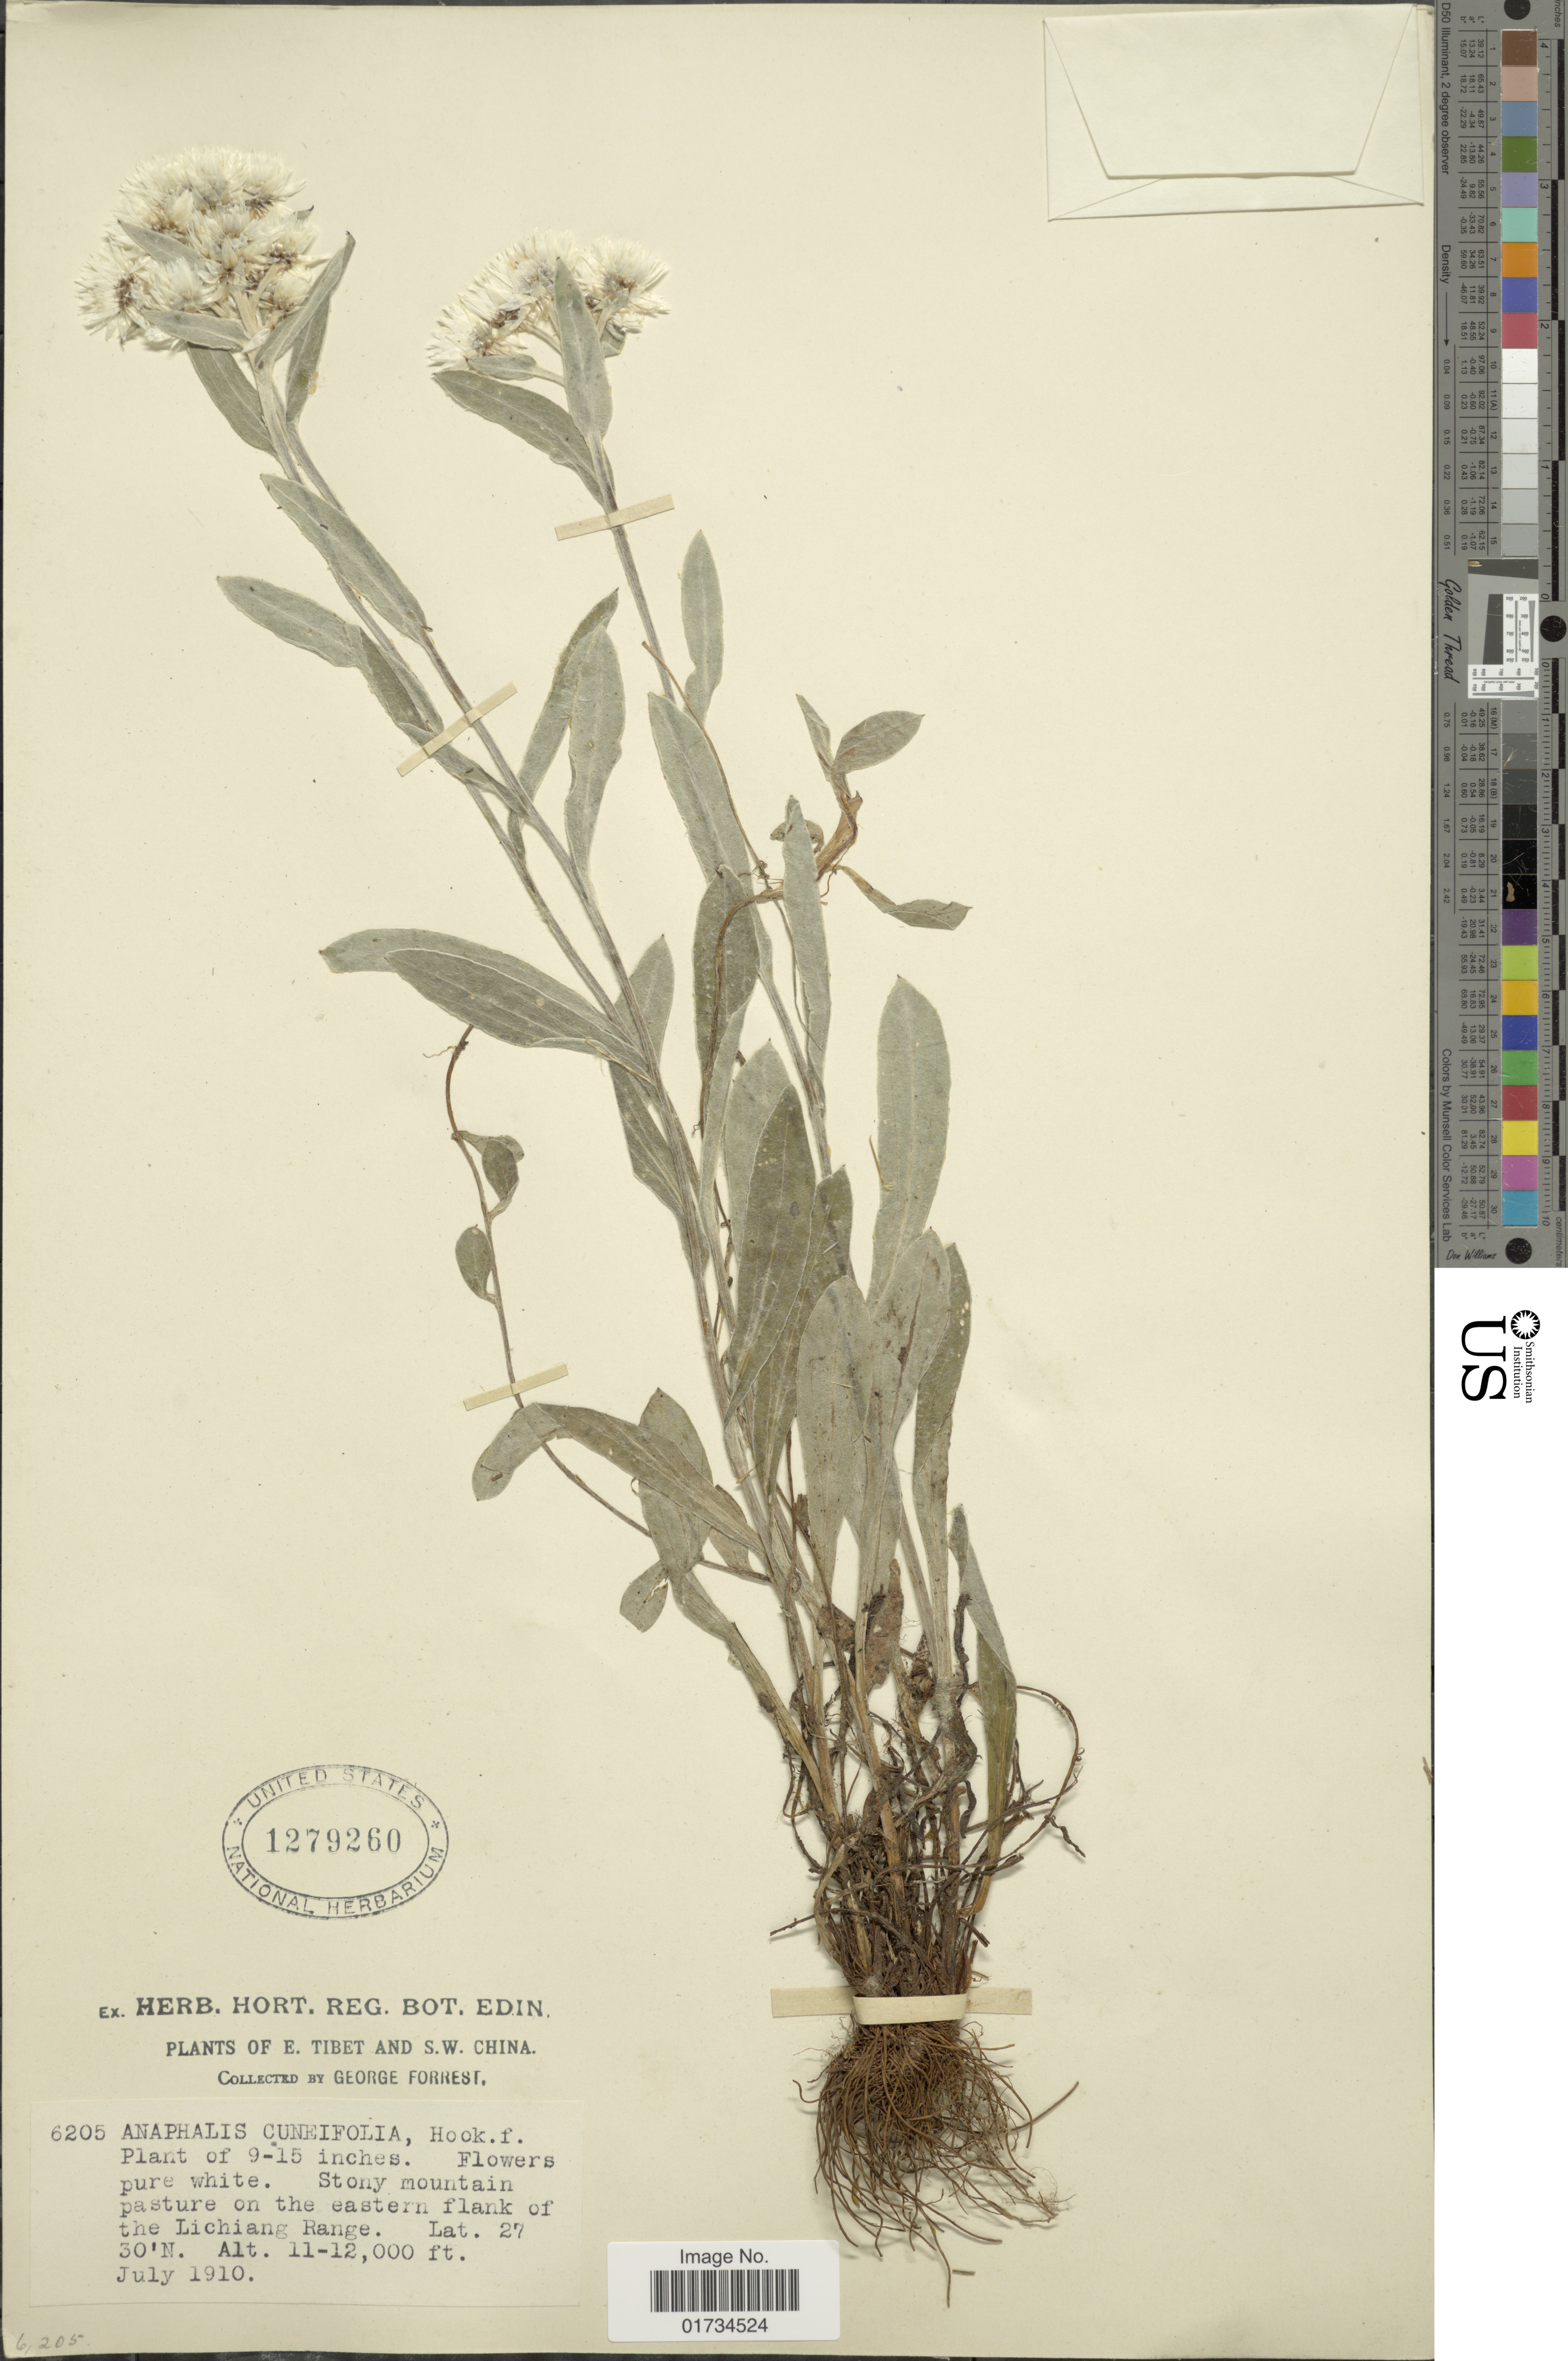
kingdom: Plantae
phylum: Tracheophyta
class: Magnoliopsida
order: Asterales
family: Asteraceae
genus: Anaphalis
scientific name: Anaphalis cuneifolia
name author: Hook. f.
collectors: G. Forrest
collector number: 6205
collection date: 1910-07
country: China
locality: E. Tibet and S. W. China. Stony mountain pasture on the eastern flank of the Lichiang Range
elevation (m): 3353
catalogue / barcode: US 1279260